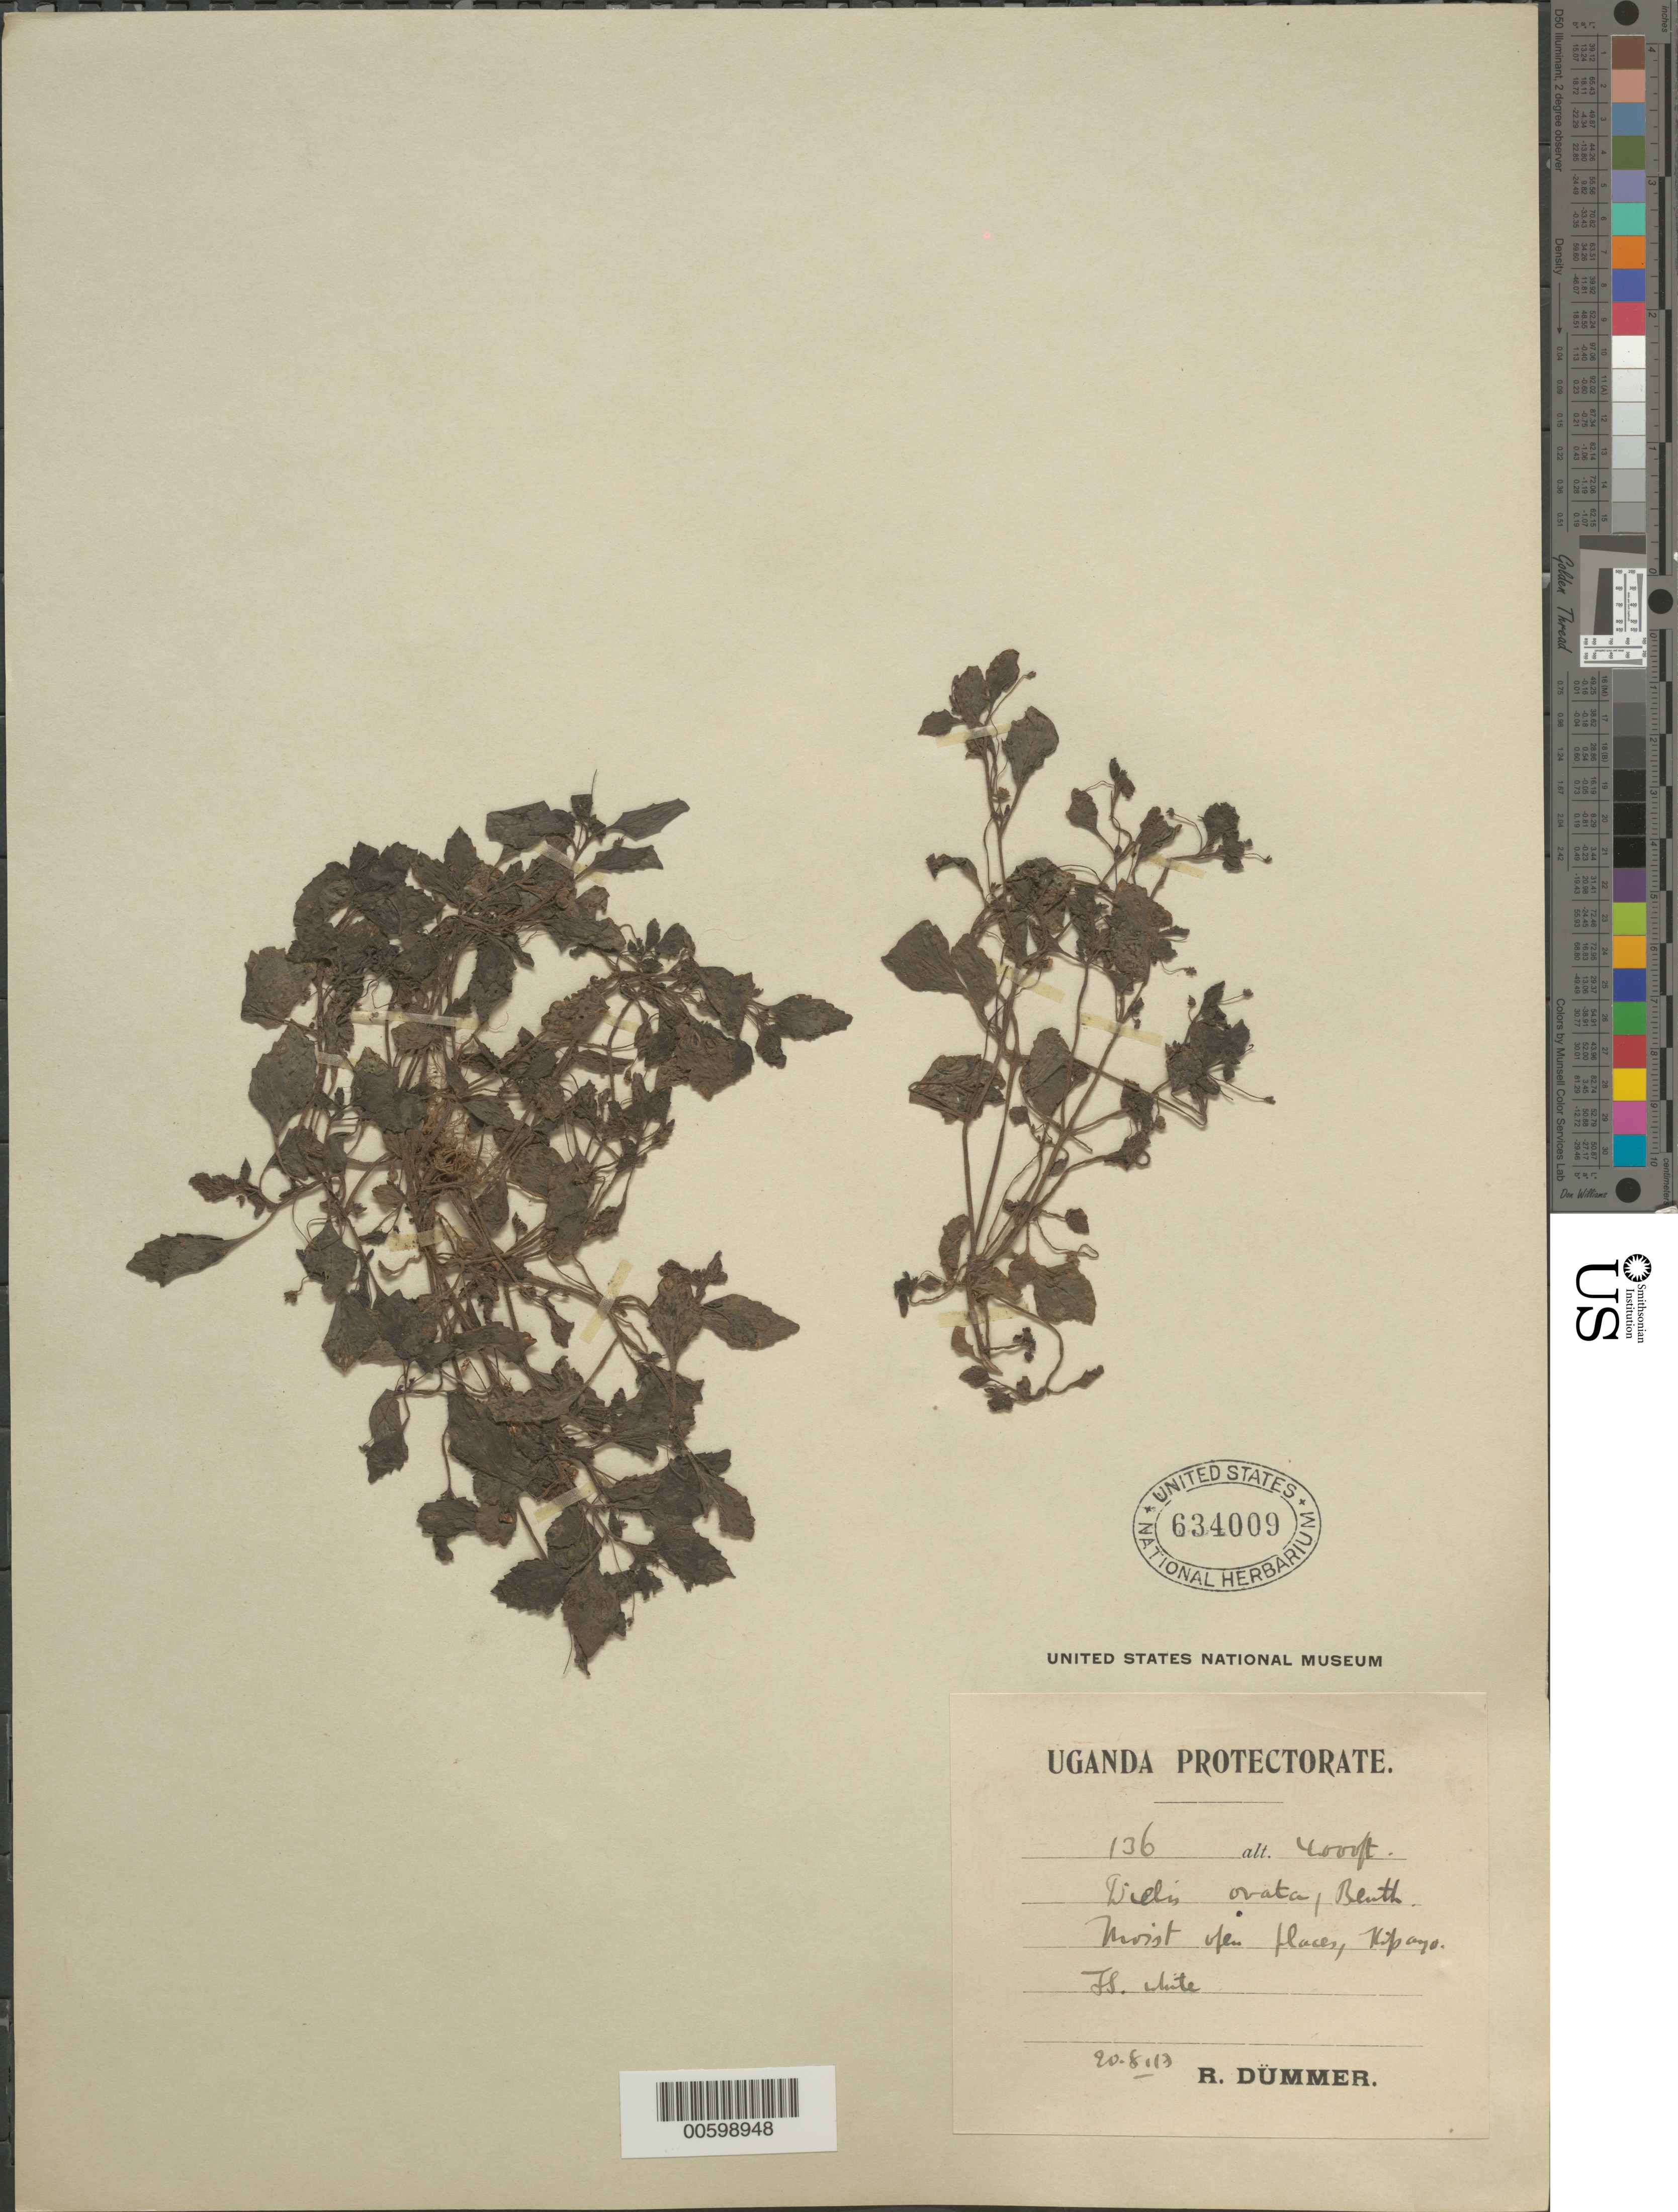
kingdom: Plantae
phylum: Tracheophyta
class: Magnoliopsida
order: Lamiales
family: Scrophulariaceae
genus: Diclis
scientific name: Diclis ovata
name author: Benth.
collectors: R. A. Dümmer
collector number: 136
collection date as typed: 20 Aug 1913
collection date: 1913-08-20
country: Uganda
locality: Kipayo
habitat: Moist open places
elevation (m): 1219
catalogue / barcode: US 634009